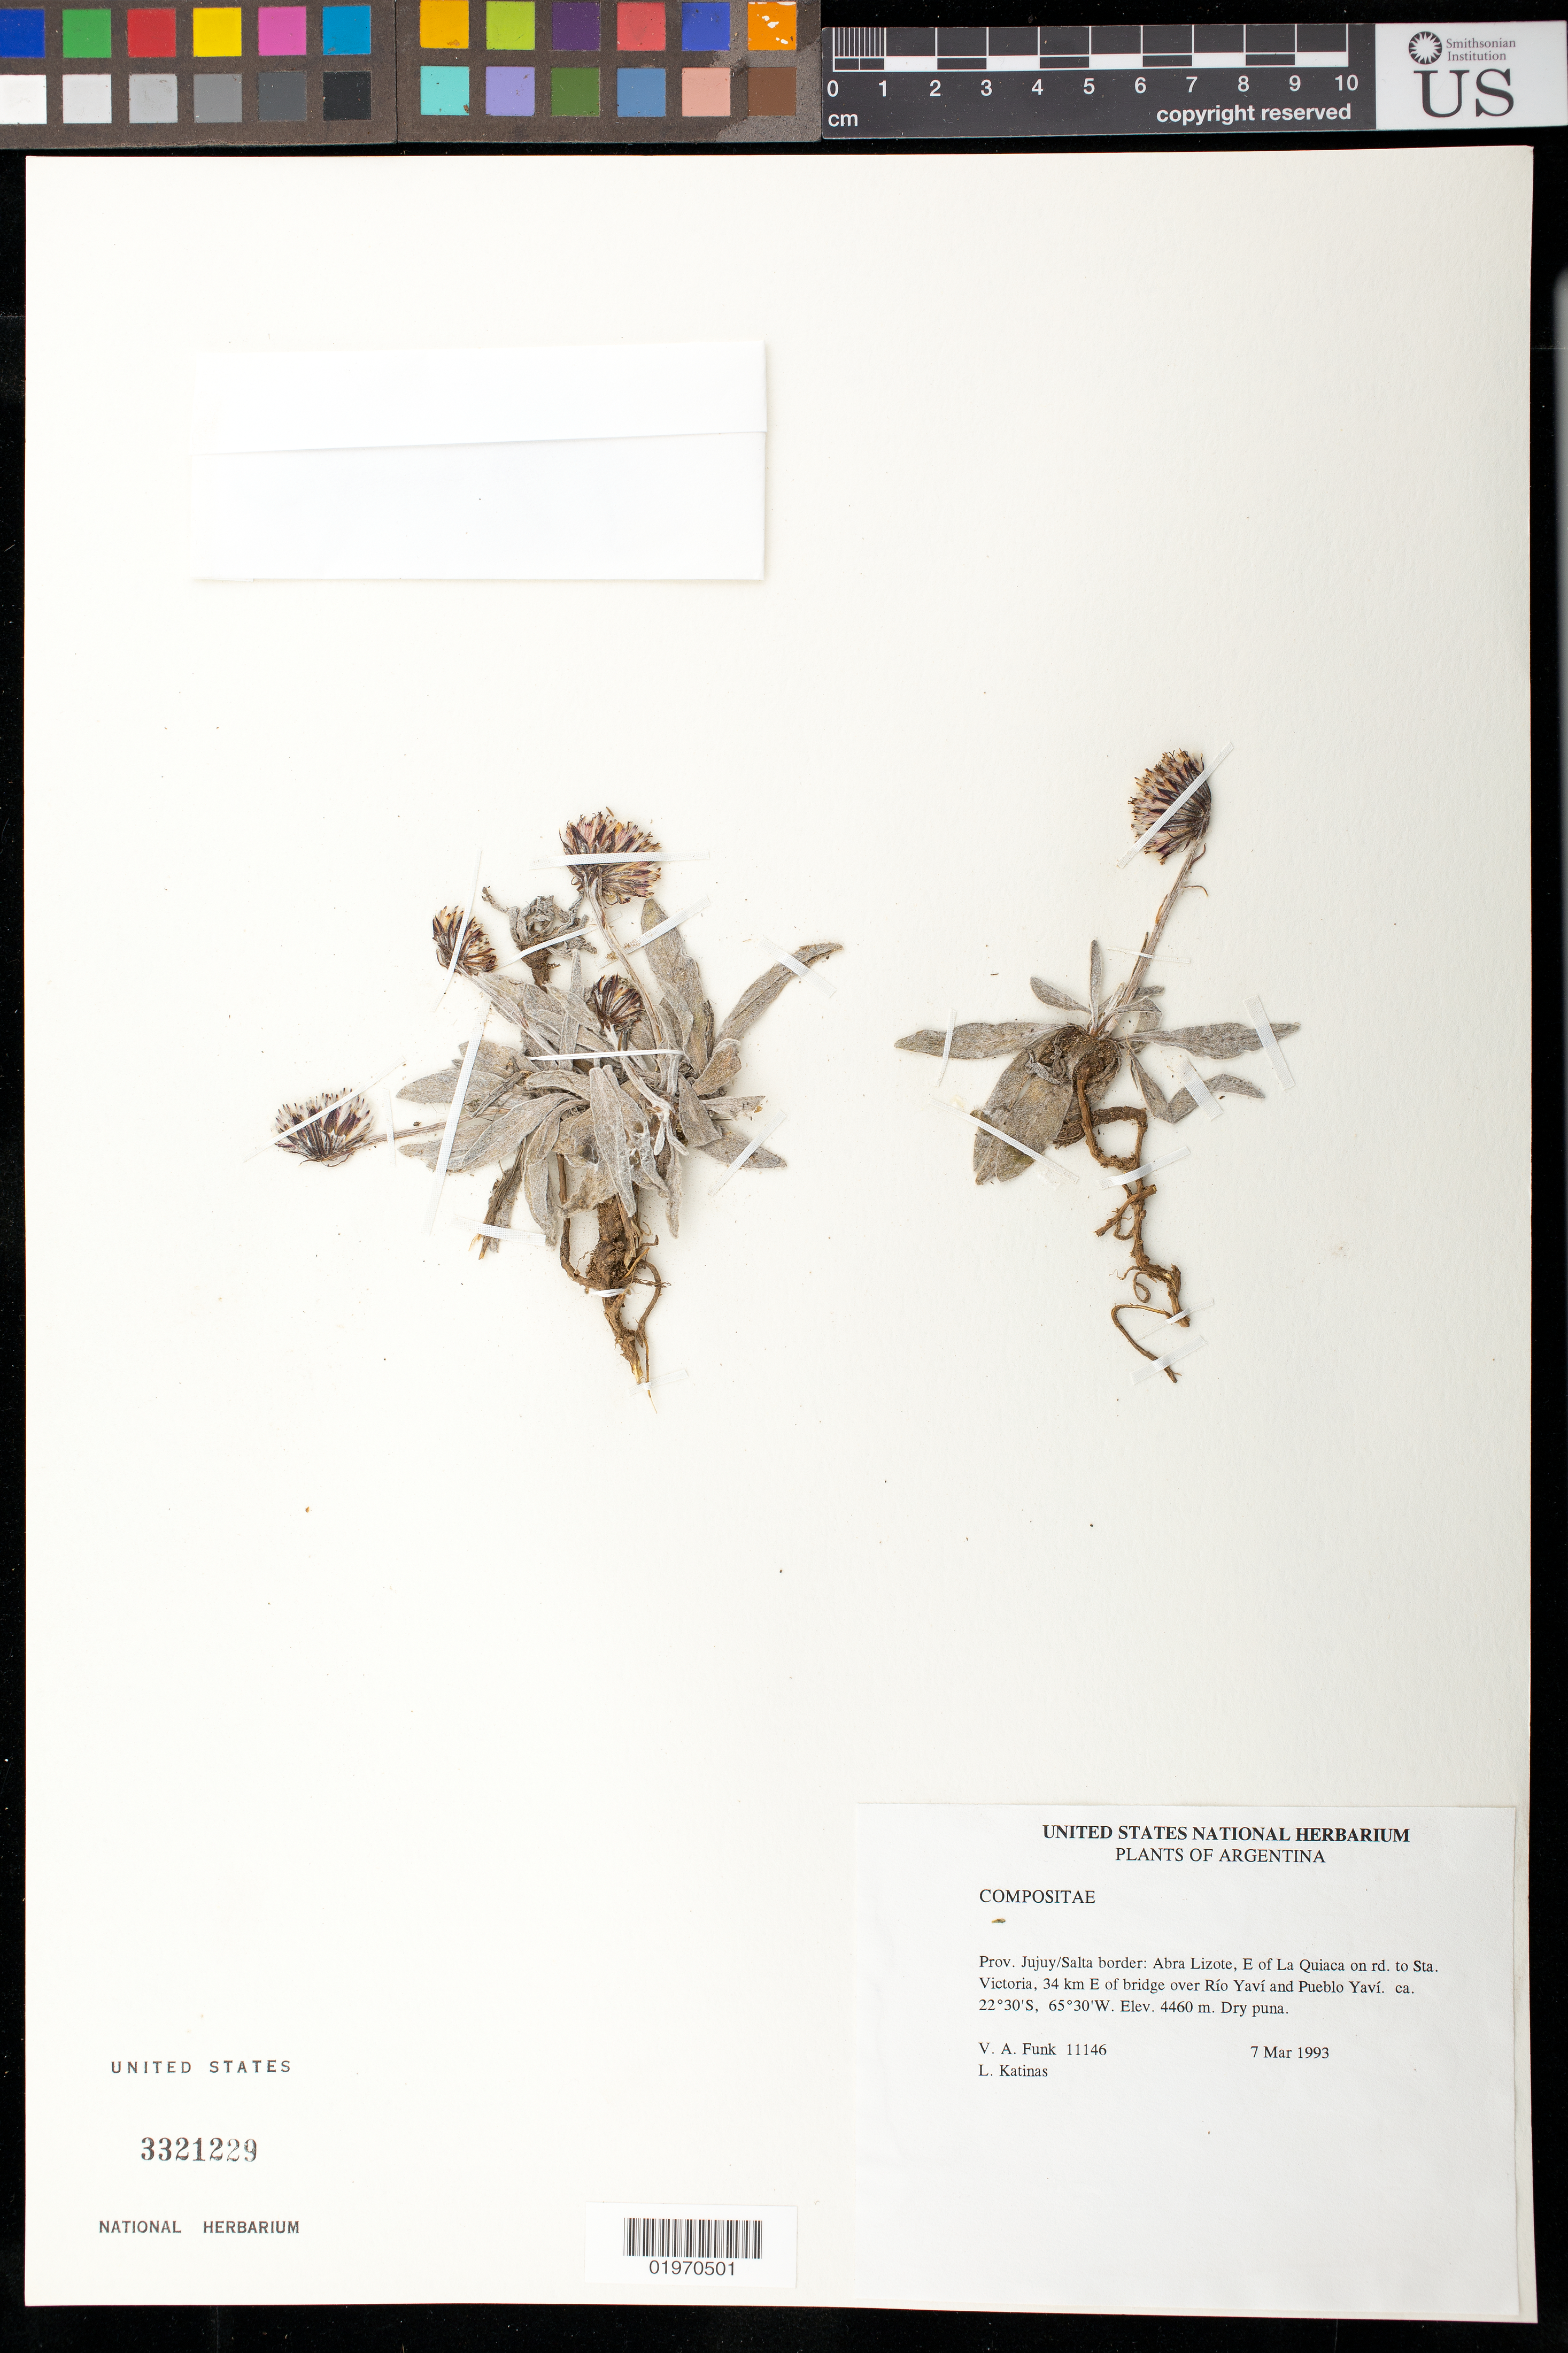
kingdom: Plantae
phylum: Tracheophyta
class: Magnoliopsida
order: Asterales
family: Asteraceae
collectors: V. Funk & L. Katinas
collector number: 11146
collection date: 1993-03-07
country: Argentina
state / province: Salta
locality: Abra Lizote, E of La Quiaca on rd. to Sta. Victoria, 34 km E of bridge over Río Yaví and Pueblo Yaví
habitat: Dry puna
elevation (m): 4460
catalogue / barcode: US 3321229